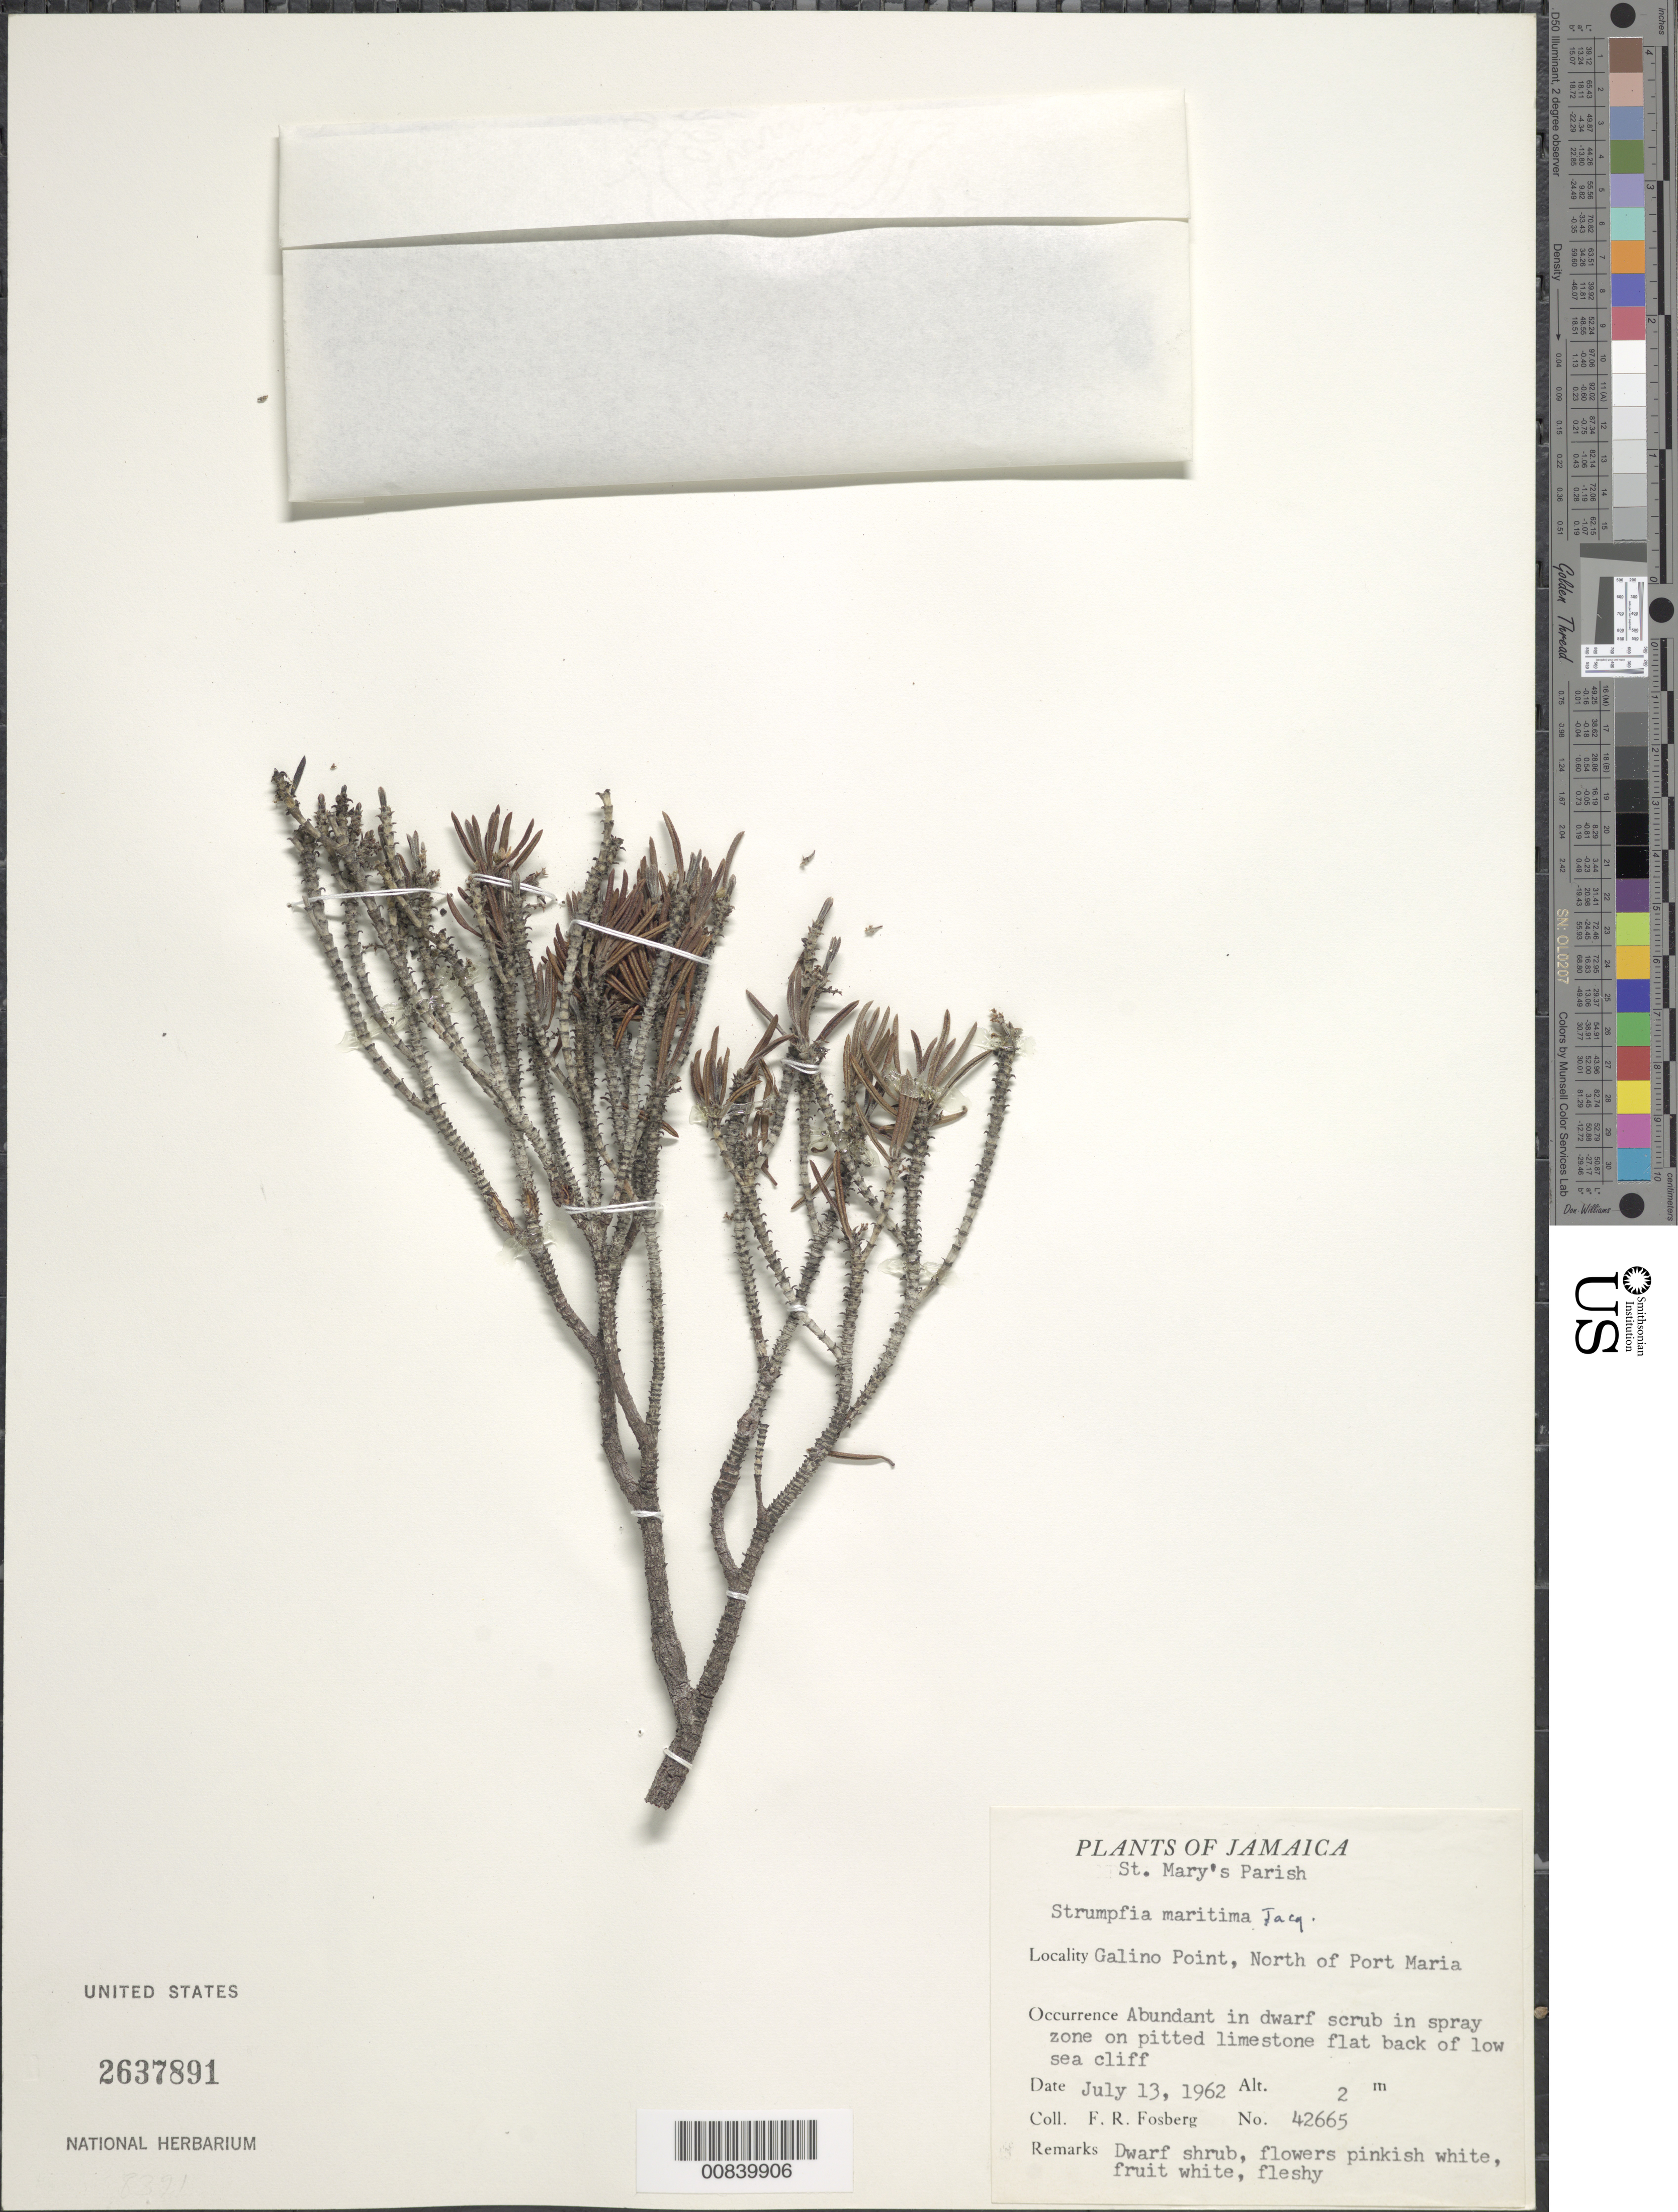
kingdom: Plantae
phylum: Tracheophyta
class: Magnoliopsida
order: Gentianales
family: Rubiaceae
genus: Strumpfia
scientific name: Strumpfia maritima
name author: Jacq.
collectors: F. R. Fosberg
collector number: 42665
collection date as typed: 13 Jul 1962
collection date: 1962-07-13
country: Jamaica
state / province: Saint Mary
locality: Galino Point, north of Port Maria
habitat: In dwarf scrub in spray zone on pitted limestone flat back of low sea cliff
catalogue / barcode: US 2637891